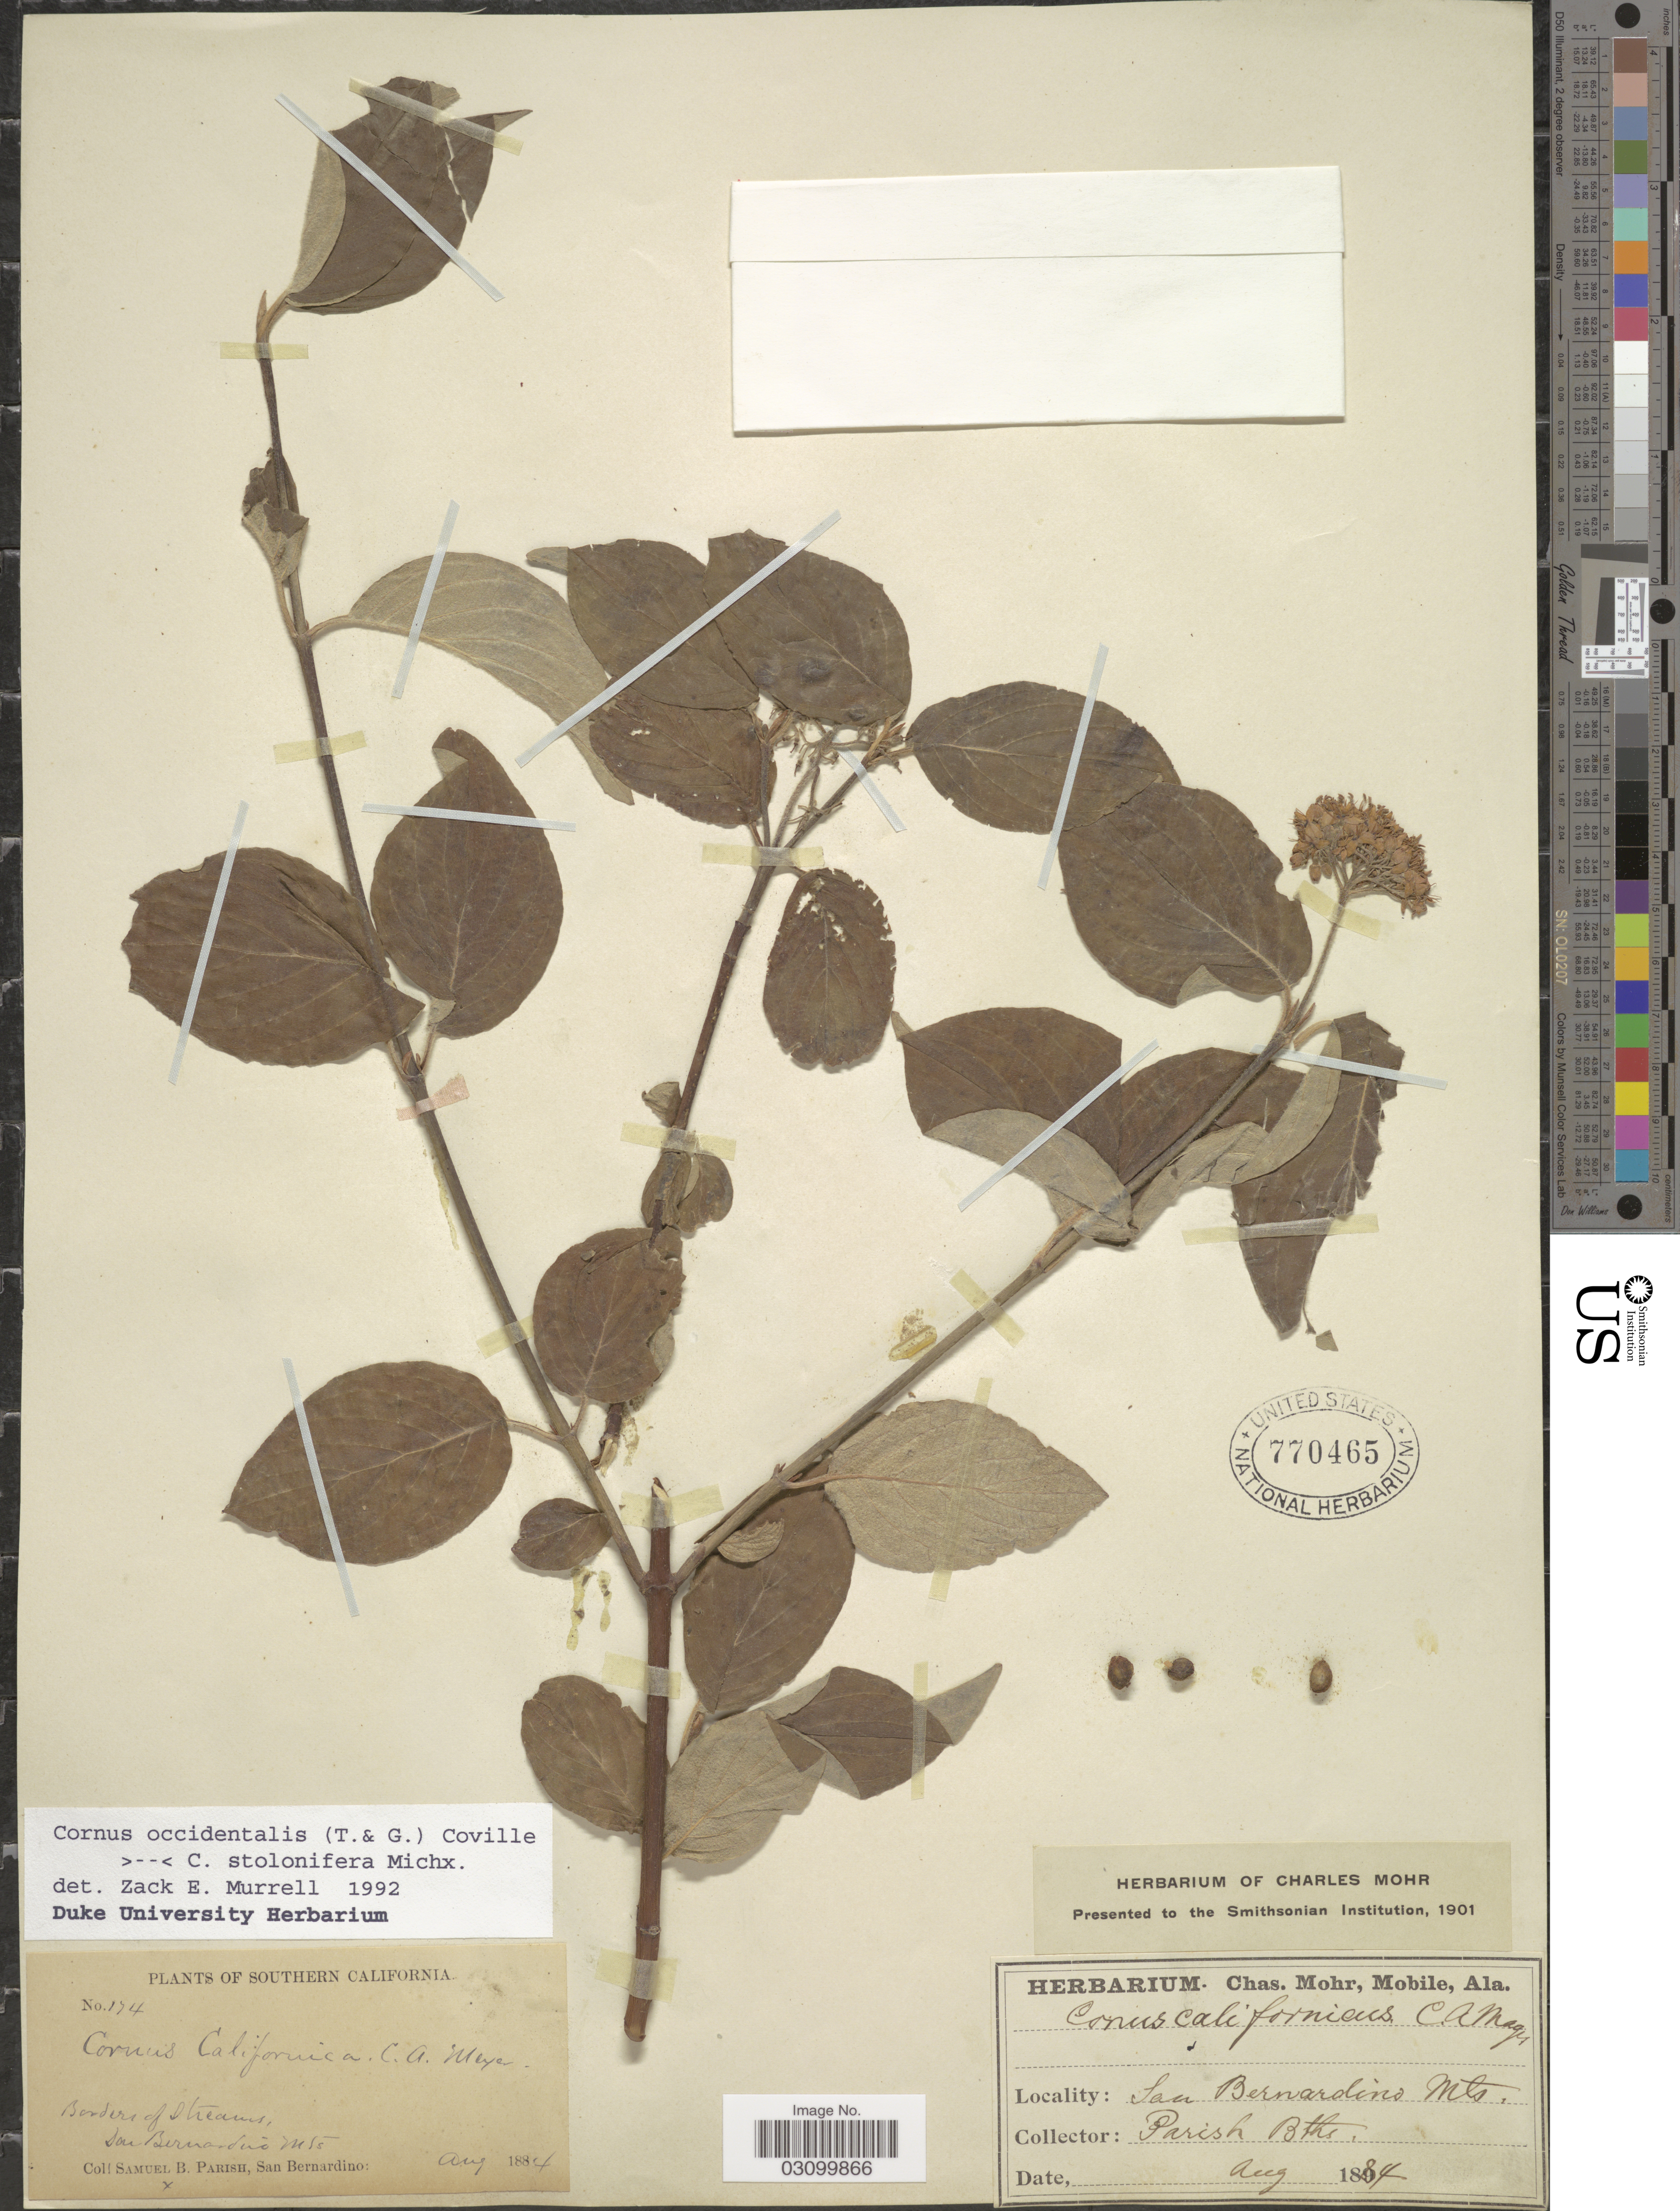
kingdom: Plantae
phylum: Tracheophyta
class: Magnoliopsida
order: Cornales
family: Cornaceae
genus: Cornus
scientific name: Cornus sp.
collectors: S. B. Parish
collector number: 174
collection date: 1884-08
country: United States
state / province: California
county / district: San Bernardino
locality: Southern California. San Bernardino Mts.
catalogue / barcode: US 770465